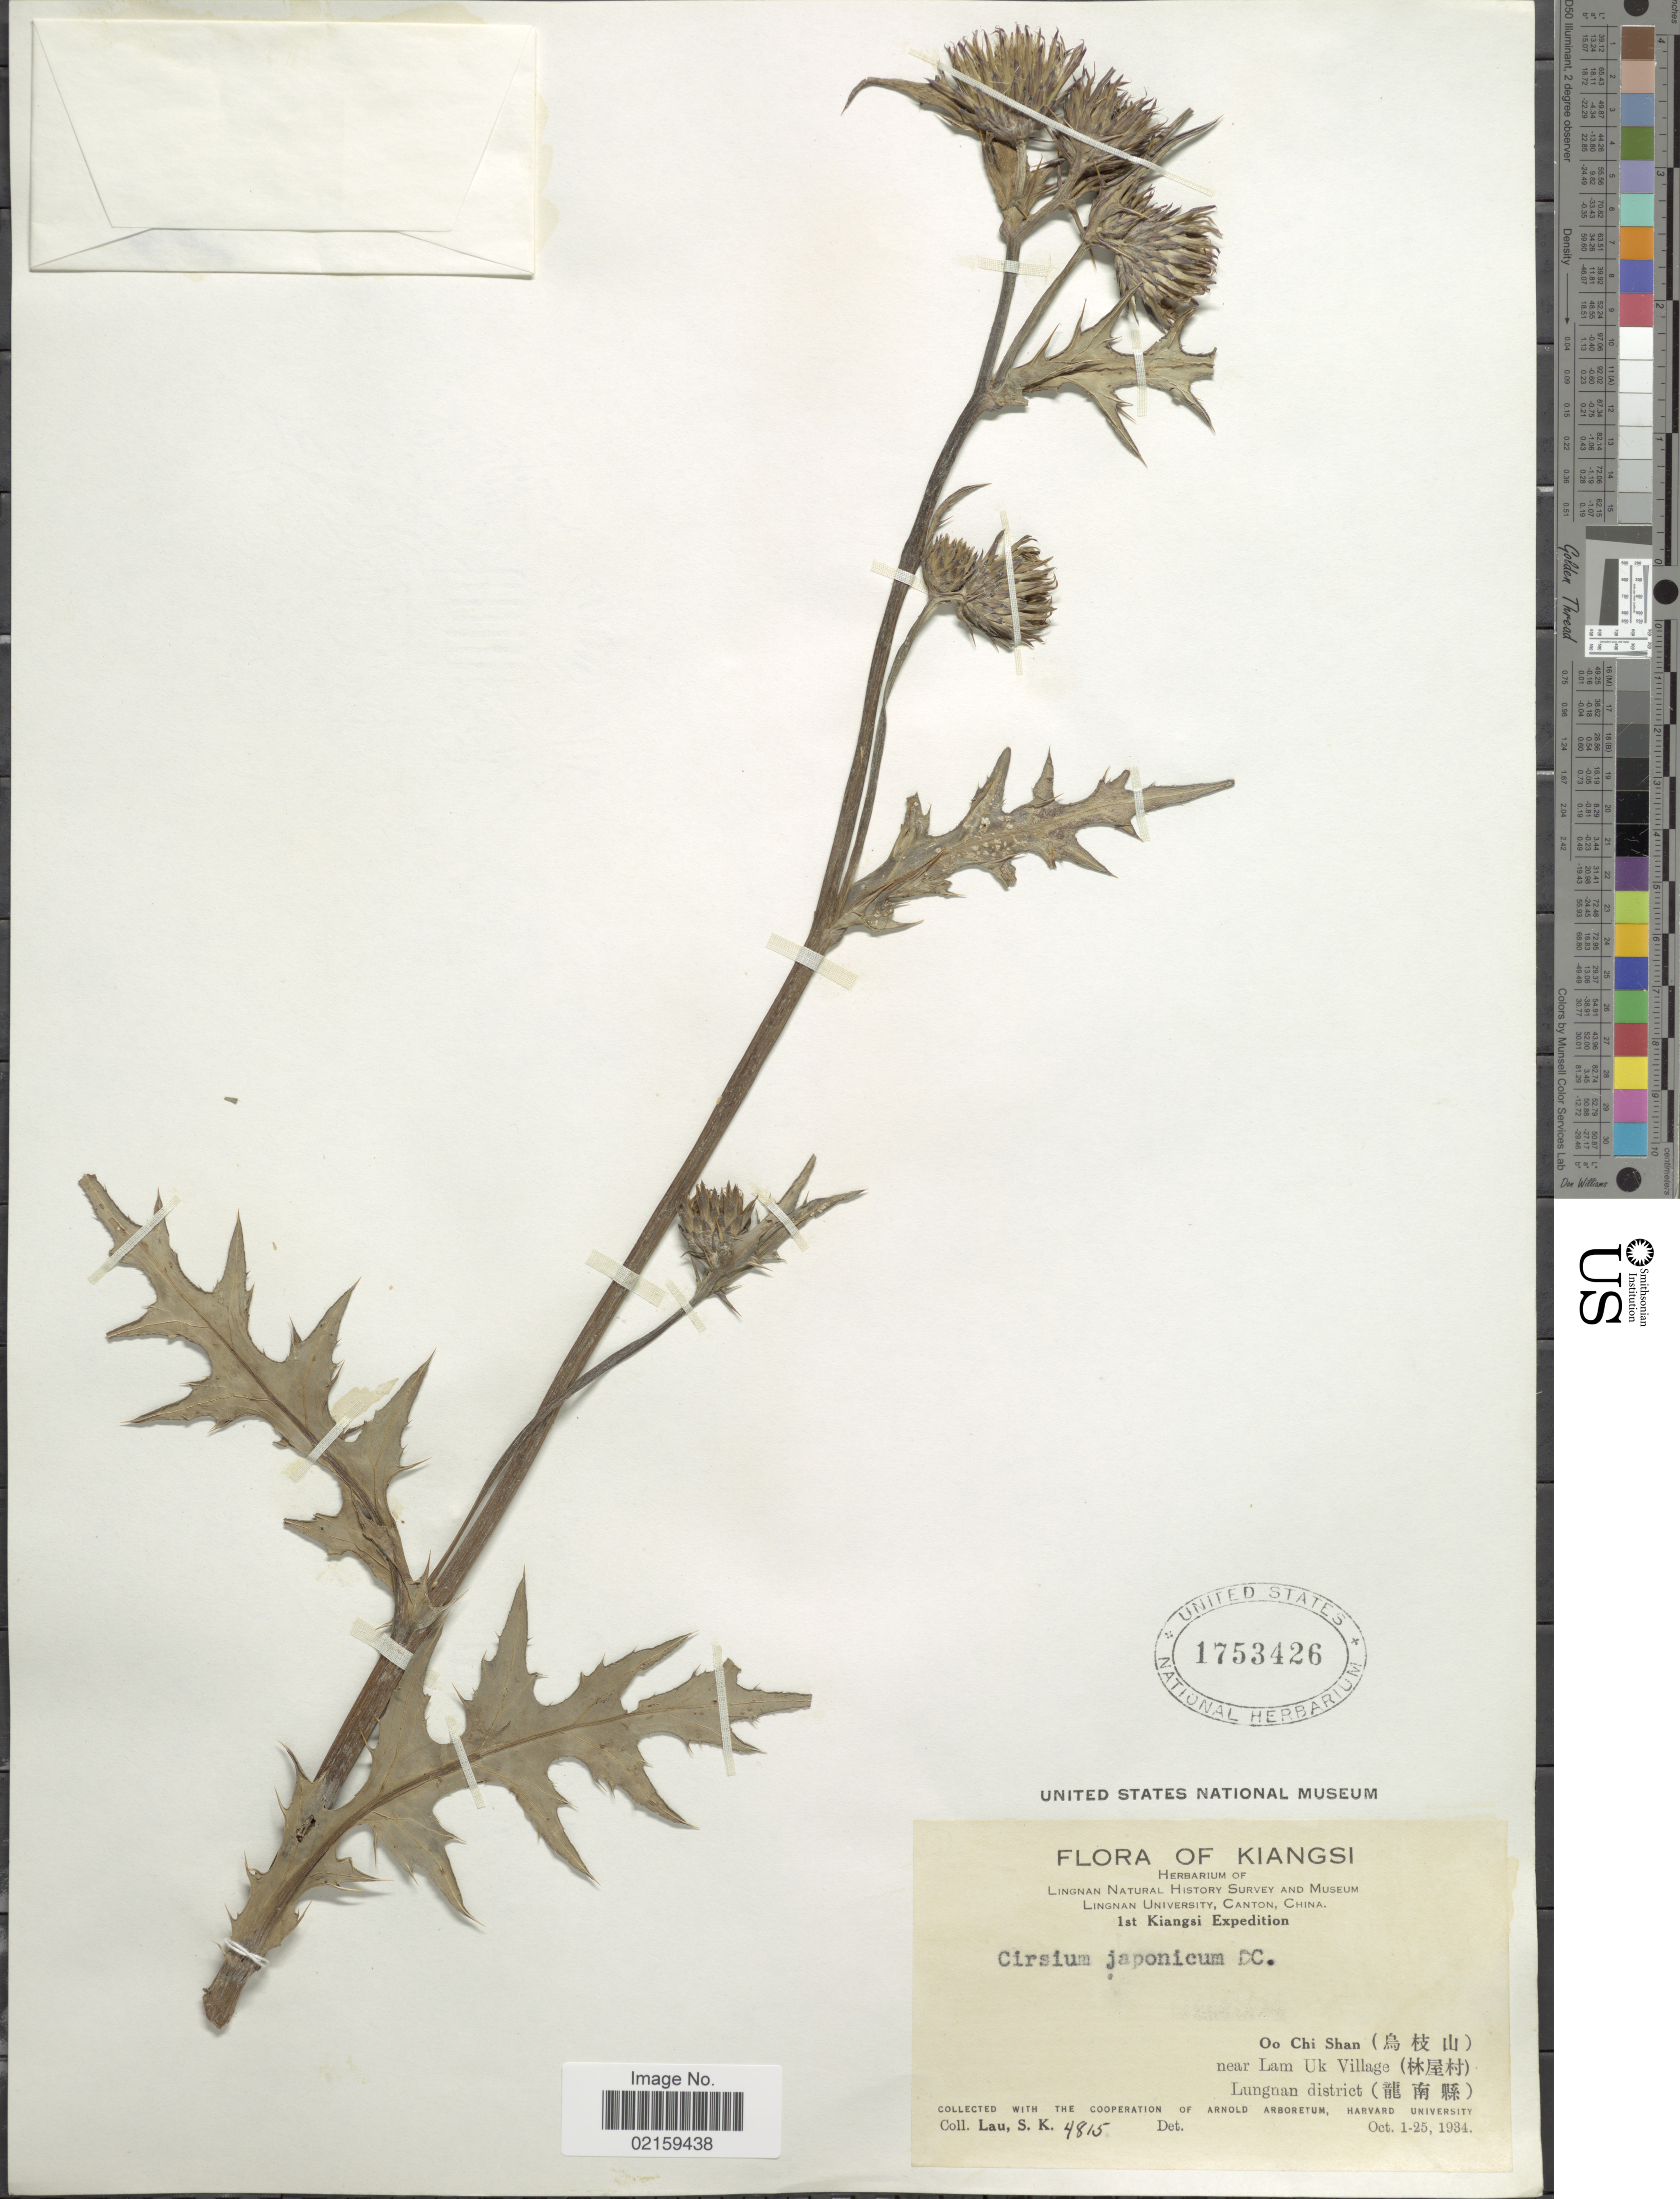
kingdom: Plantae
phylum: Tracheophyta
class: Magnoliopsida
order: Asterales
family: Asteraceae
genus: Cirsium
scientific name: Cirsium japonicum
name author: DC.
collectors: S. K. Lau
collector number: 4815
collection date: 1934-10-01/1934-10-25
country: China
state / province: Jiangxi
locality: Kiangsi, Oo Chi Shan. near Lam Uk Village. Lungnan district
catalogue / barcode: US 1753426